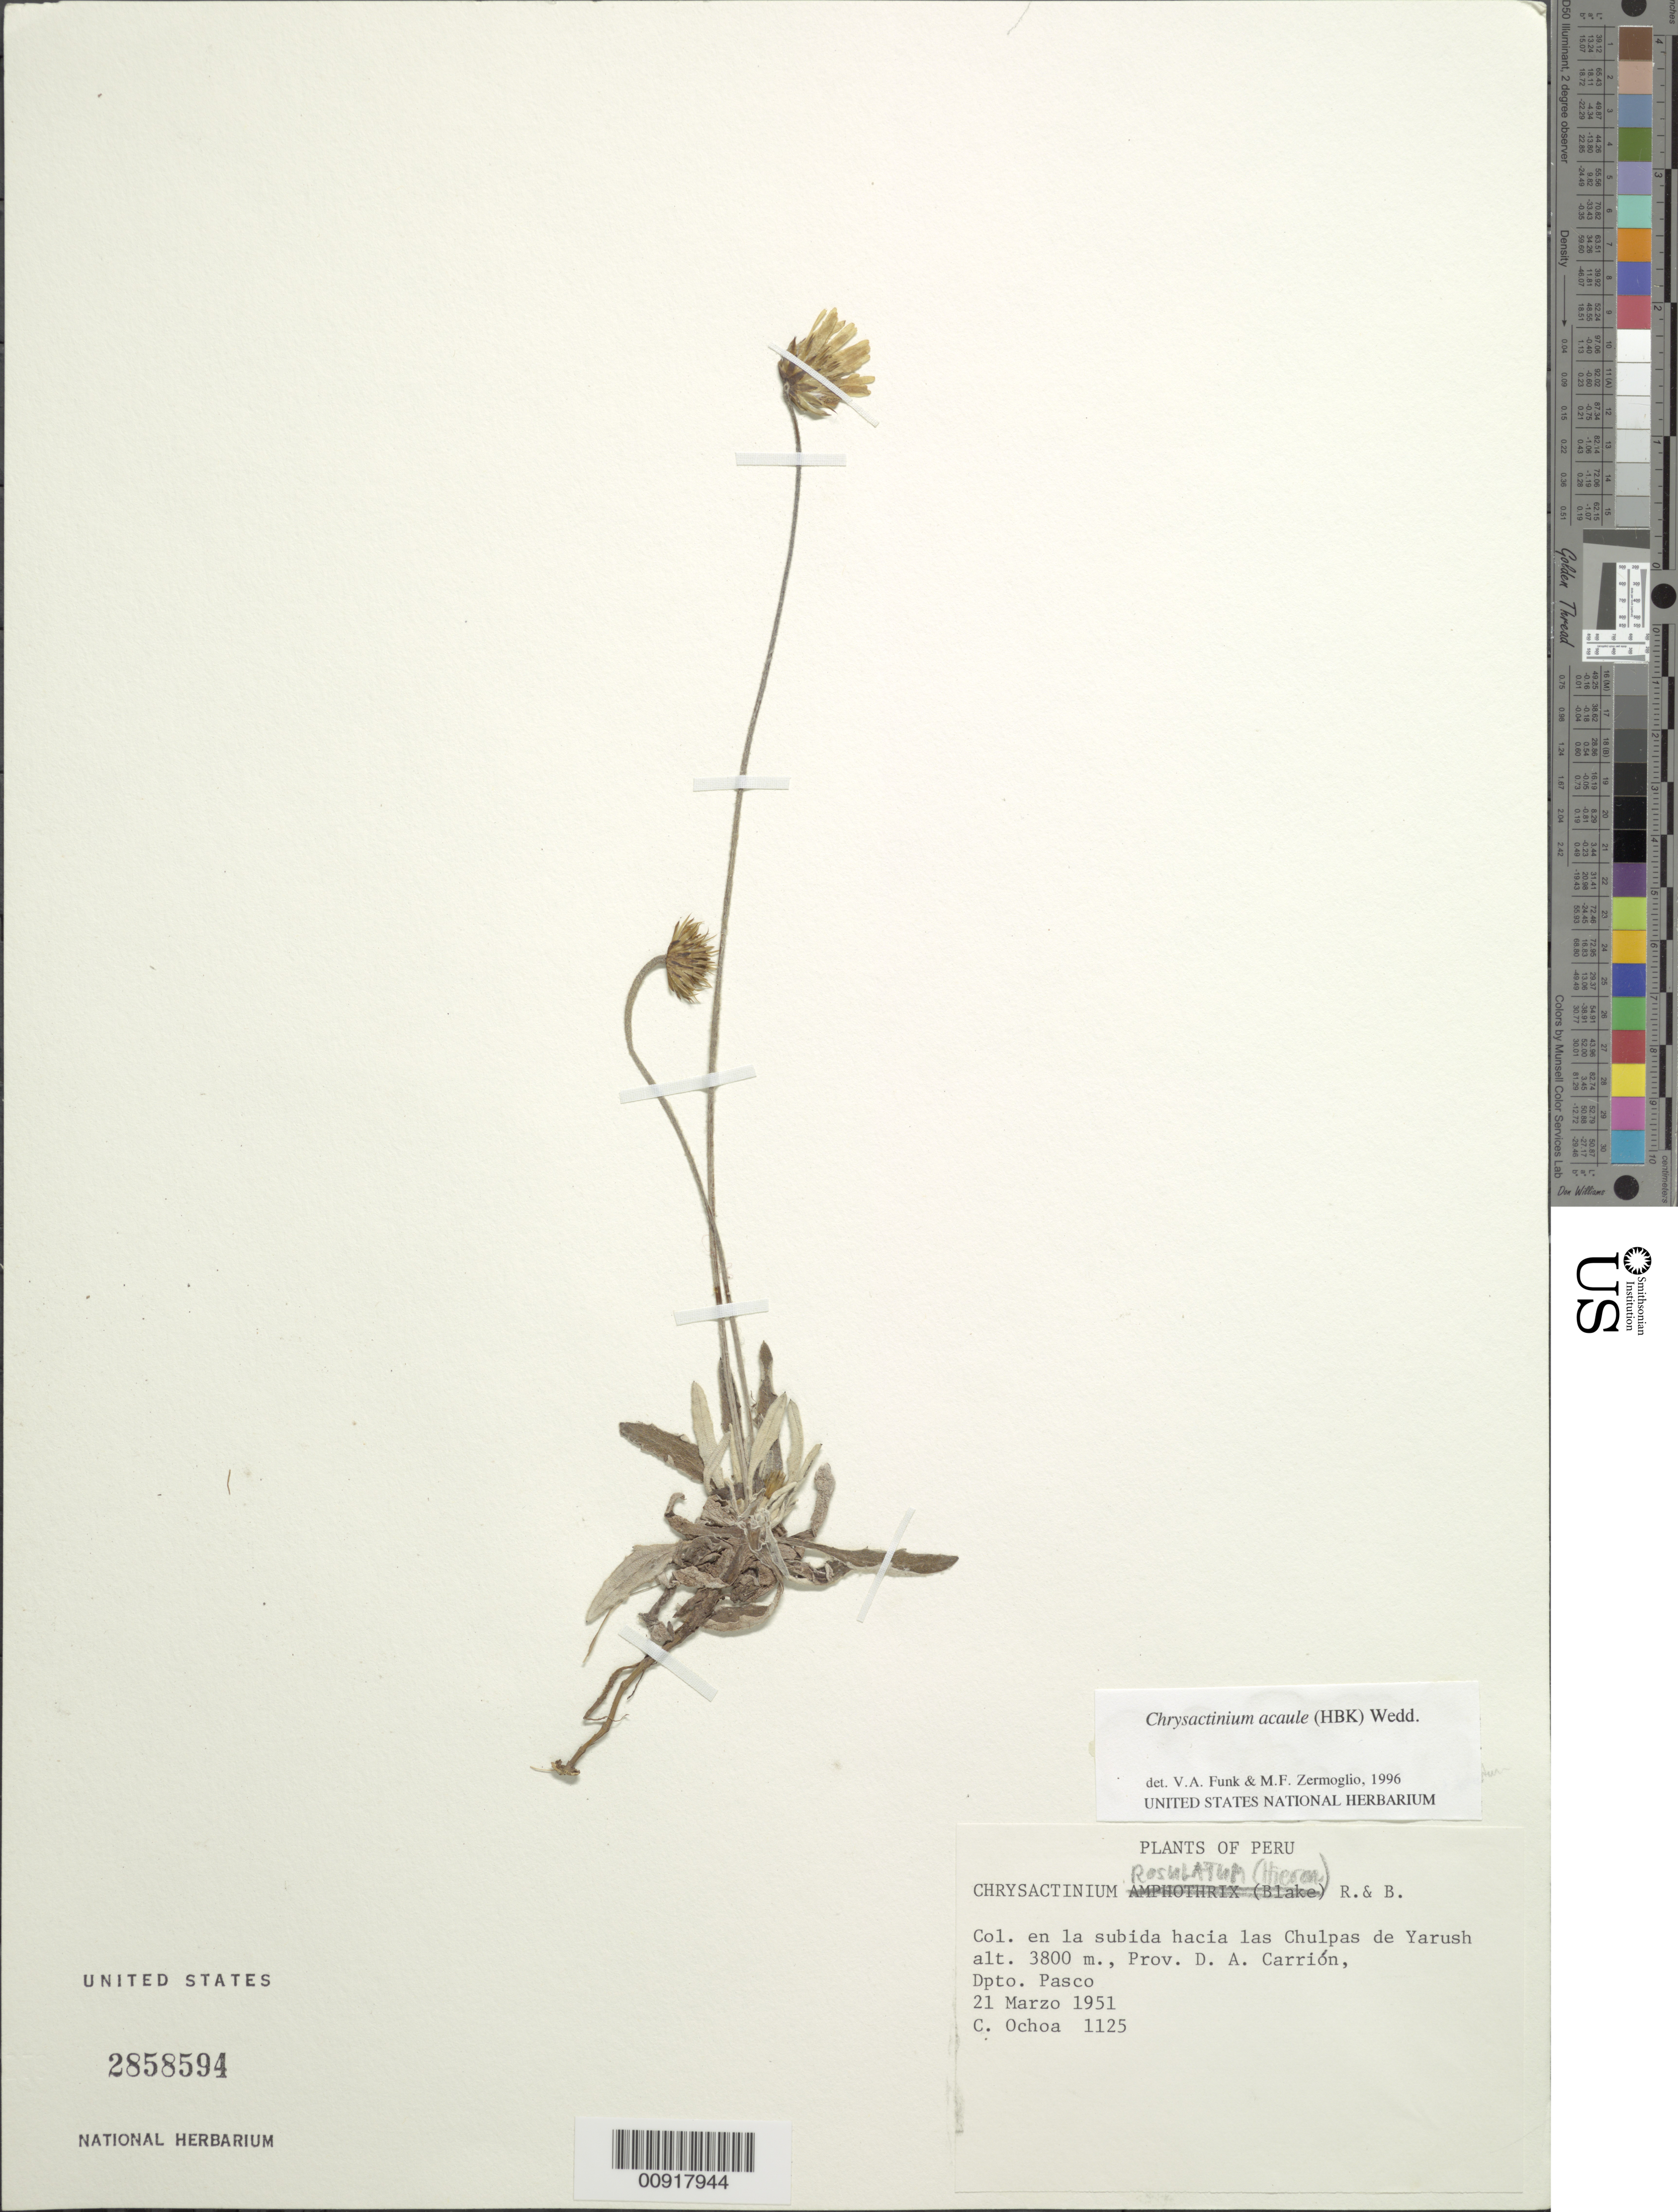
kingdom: Plantae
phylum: Tracheophyta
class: Magnoliopsida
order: Asterales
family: Asteraceae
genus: Chrysactinium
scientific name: Chrysactinium acaule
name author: (Kunth) Wedd.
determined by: Funk, V. A.; Zermoglio, M. F.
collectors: C. Ochoa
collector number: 1125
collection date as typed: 21 March 1951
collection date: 1951-03-21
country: Peru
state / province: Pasco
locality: Prov. D.A. Carrión, Dpto. Pasco, Chulpas de Yarush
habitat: En la subida hacia las Chulpas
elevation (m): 3800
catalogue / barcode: US 2858594